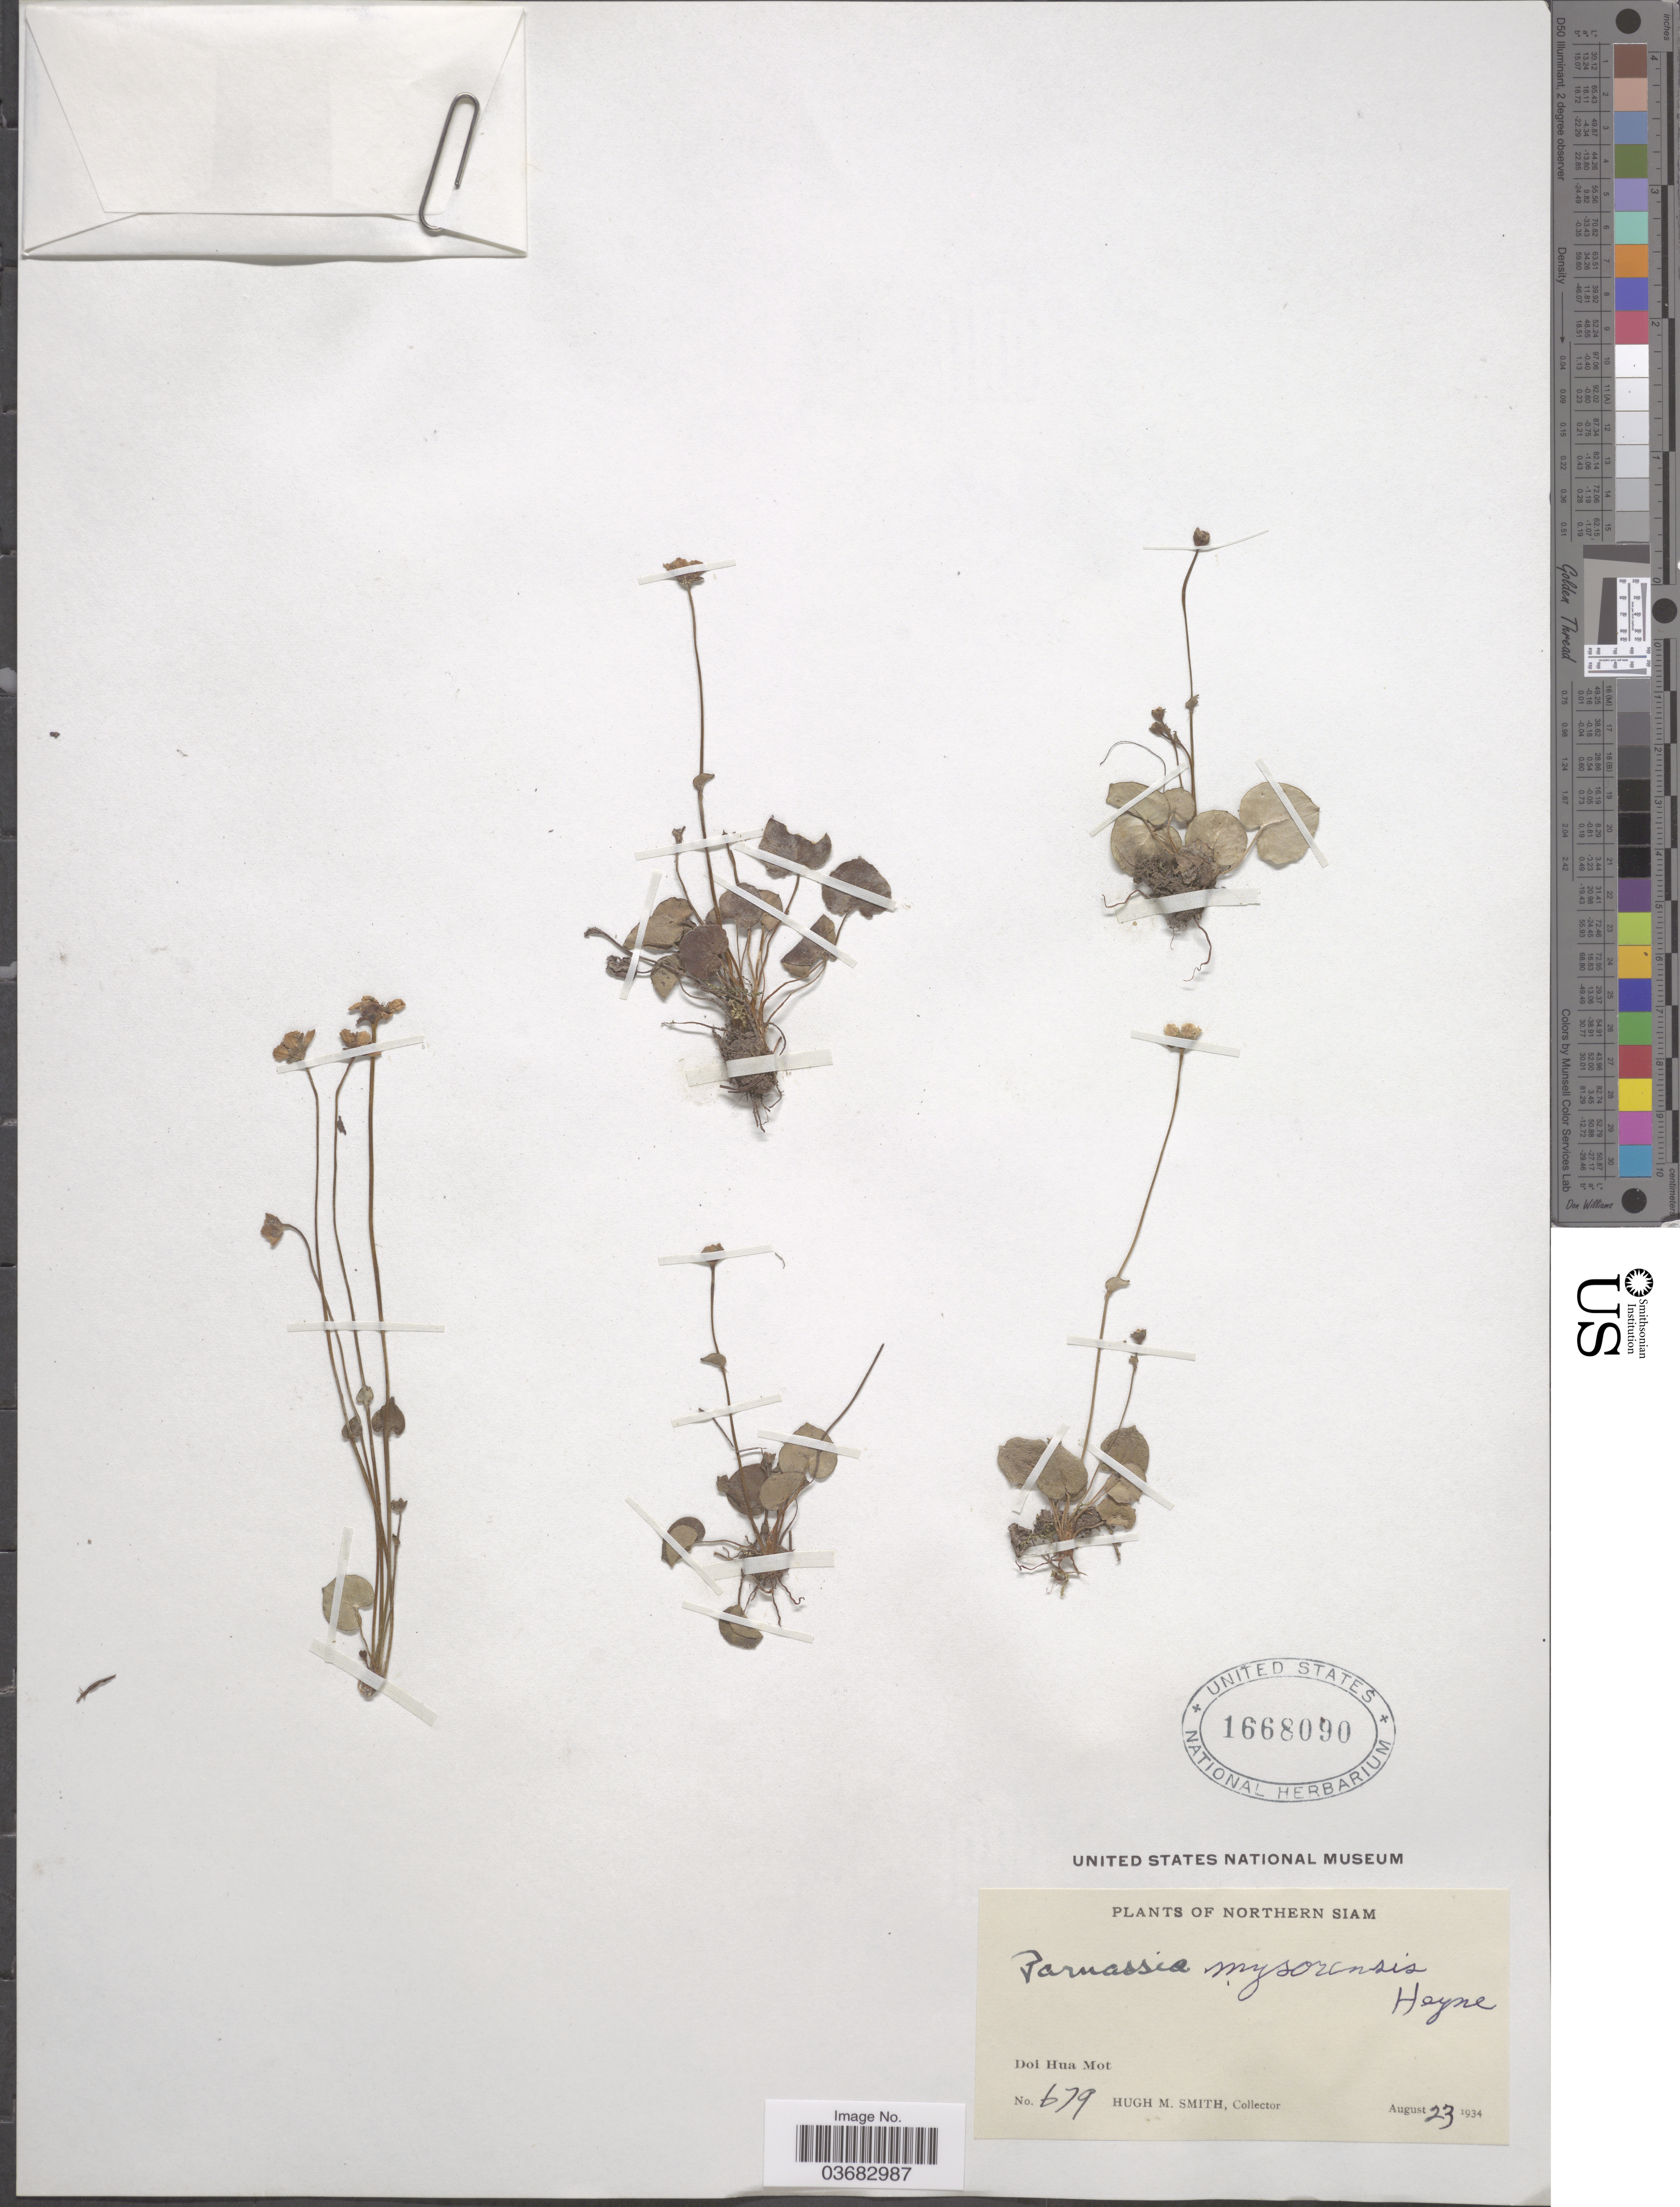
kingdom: Plantae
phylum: Tracheophyta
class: Magnoliopsida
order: Celastrales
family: Parnassiaceae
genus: Parnassia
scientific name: Parnassia mysorensis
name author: F. Heyne ex Wight & Arn.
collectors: H. M. Smith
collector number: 679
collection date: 1934-08-23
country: Thailand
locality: Northern Siam. Doi Hua Mot.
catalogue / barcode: US 1668090